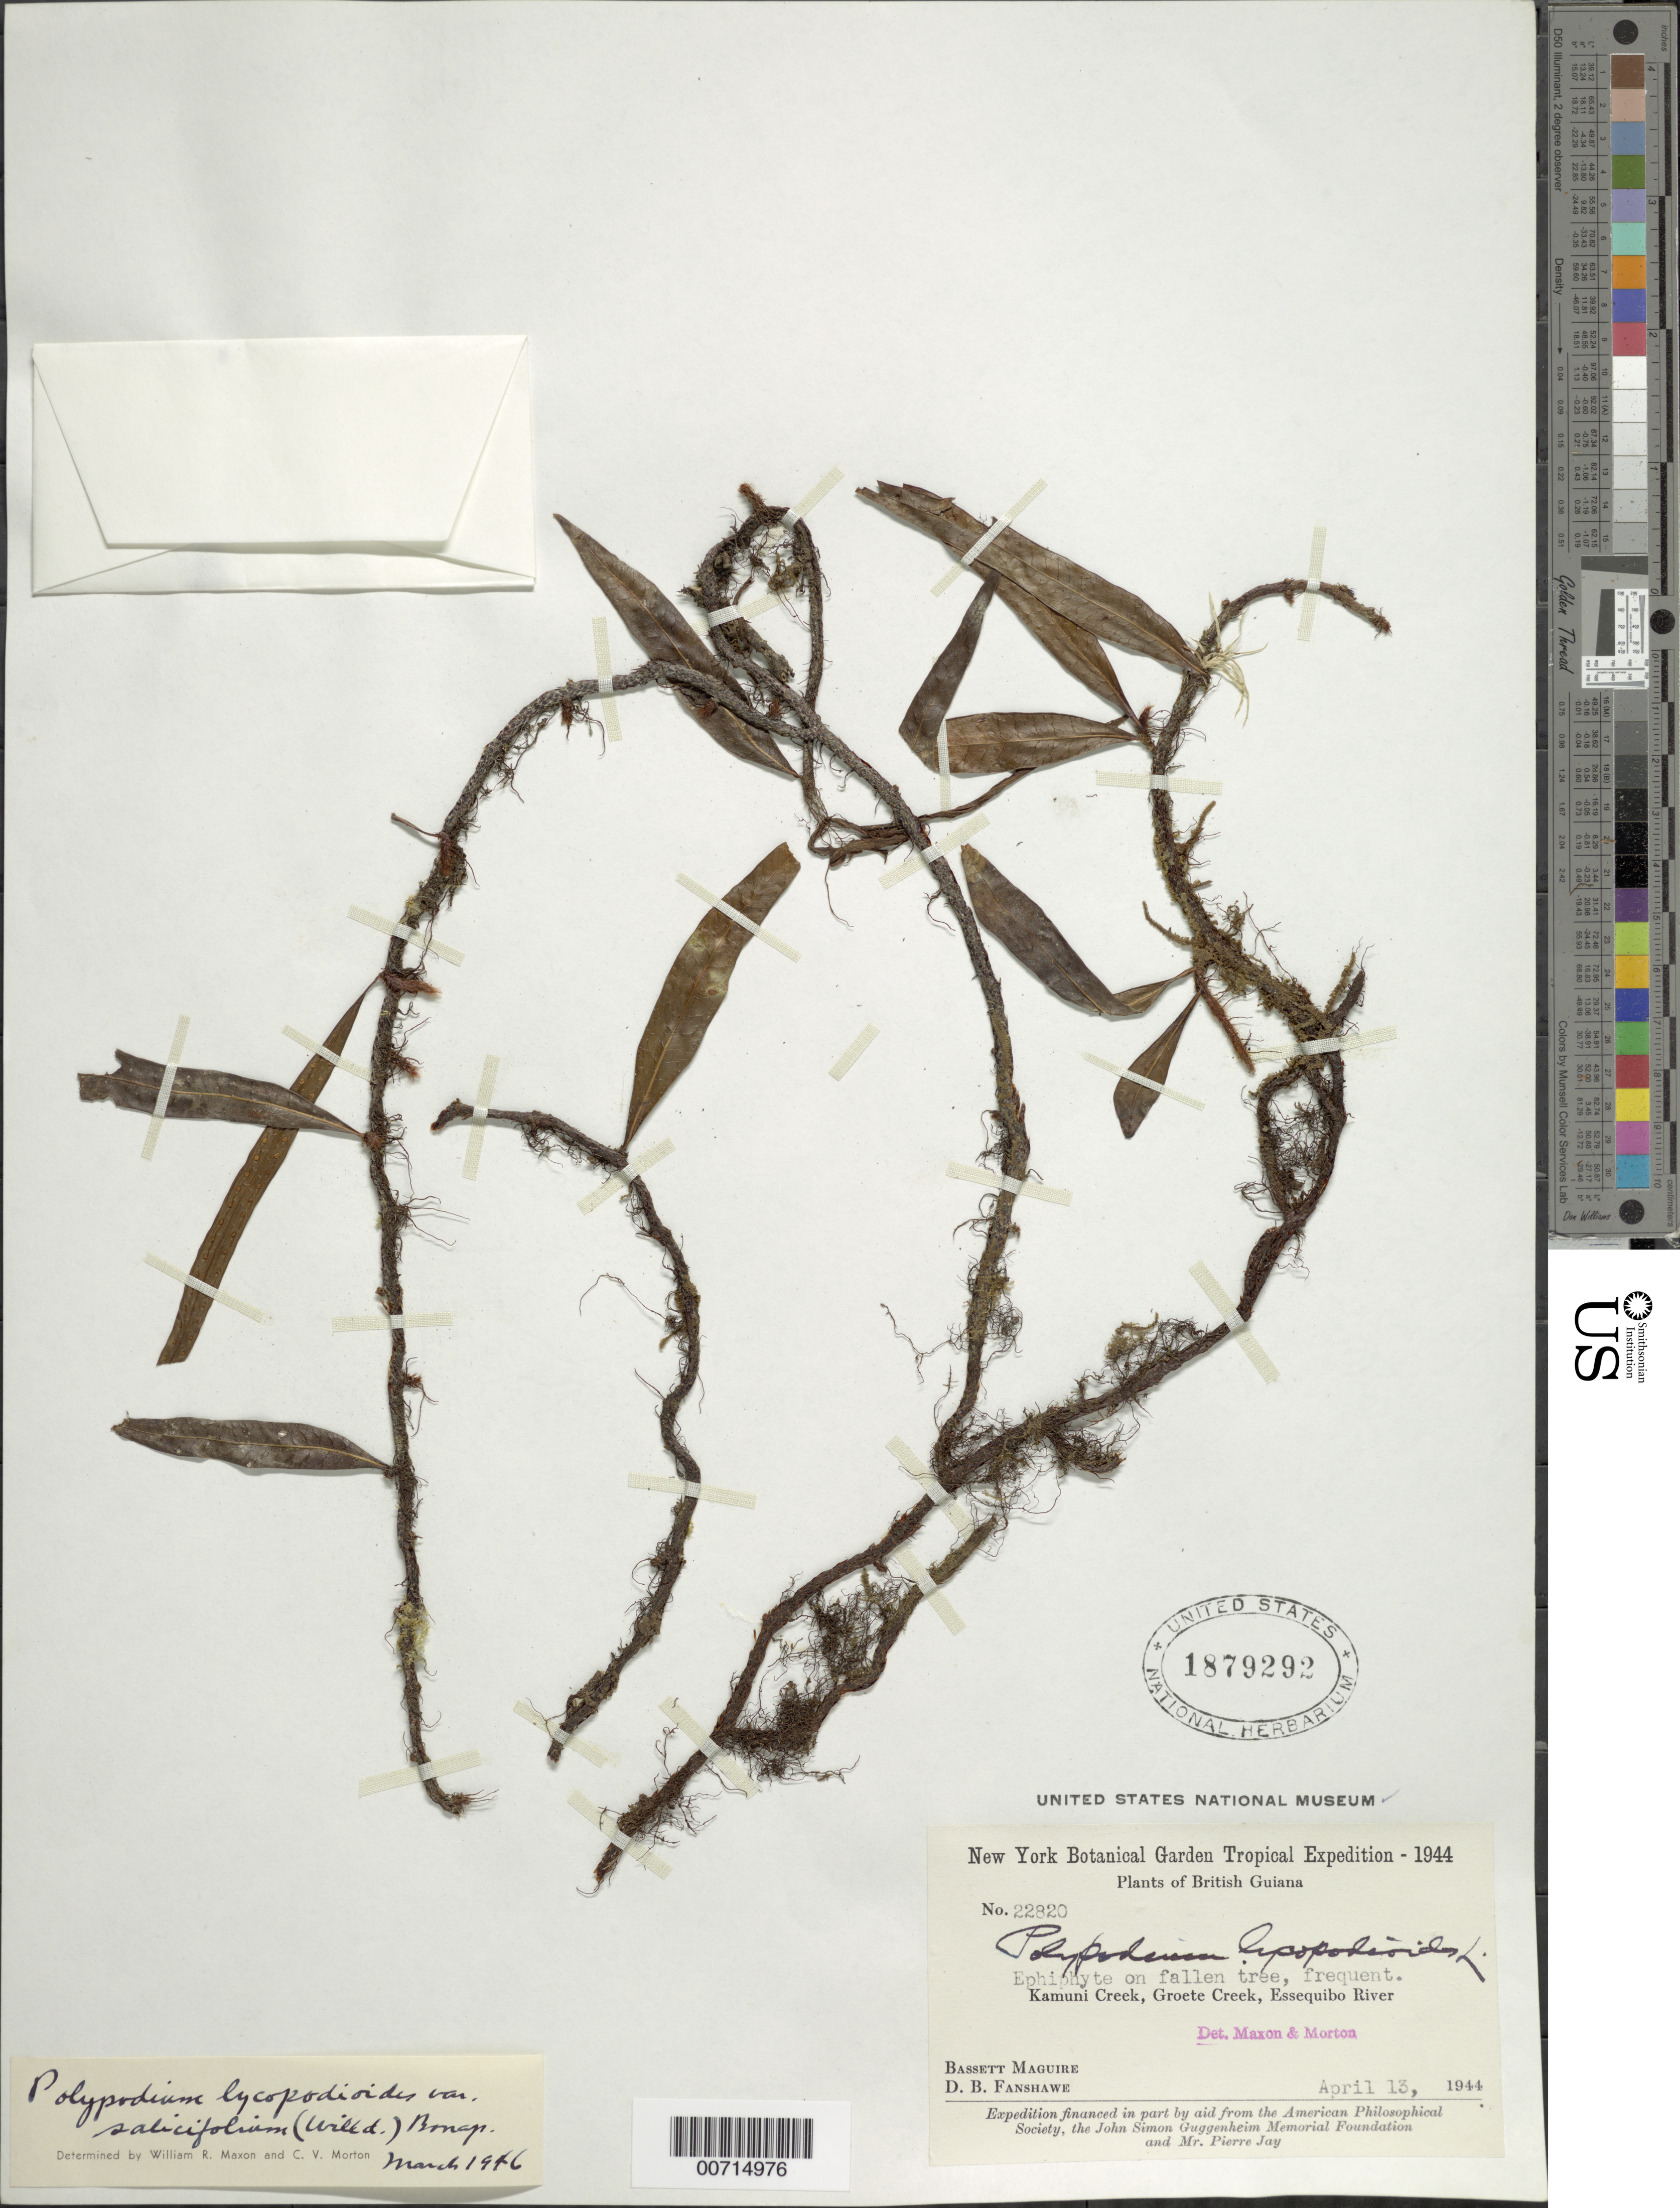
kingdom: Plantae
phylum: Tracheophyta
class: Polypodiopsida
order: Polypodiales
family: Polypodiaceae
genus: Microgramma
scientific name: Microgramma lycopodioides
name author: (L.) Copel.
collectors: B. Maguire & D. B. Fanshawe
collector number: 22820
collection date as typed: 13-Apr-44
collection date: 1944-04-13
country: Guyana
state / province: Essequibo Isl-W. Demerara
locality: Kamuni Creek, Groete Creek, Essequibo River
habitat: On fallen tree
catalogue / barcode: US 1879292